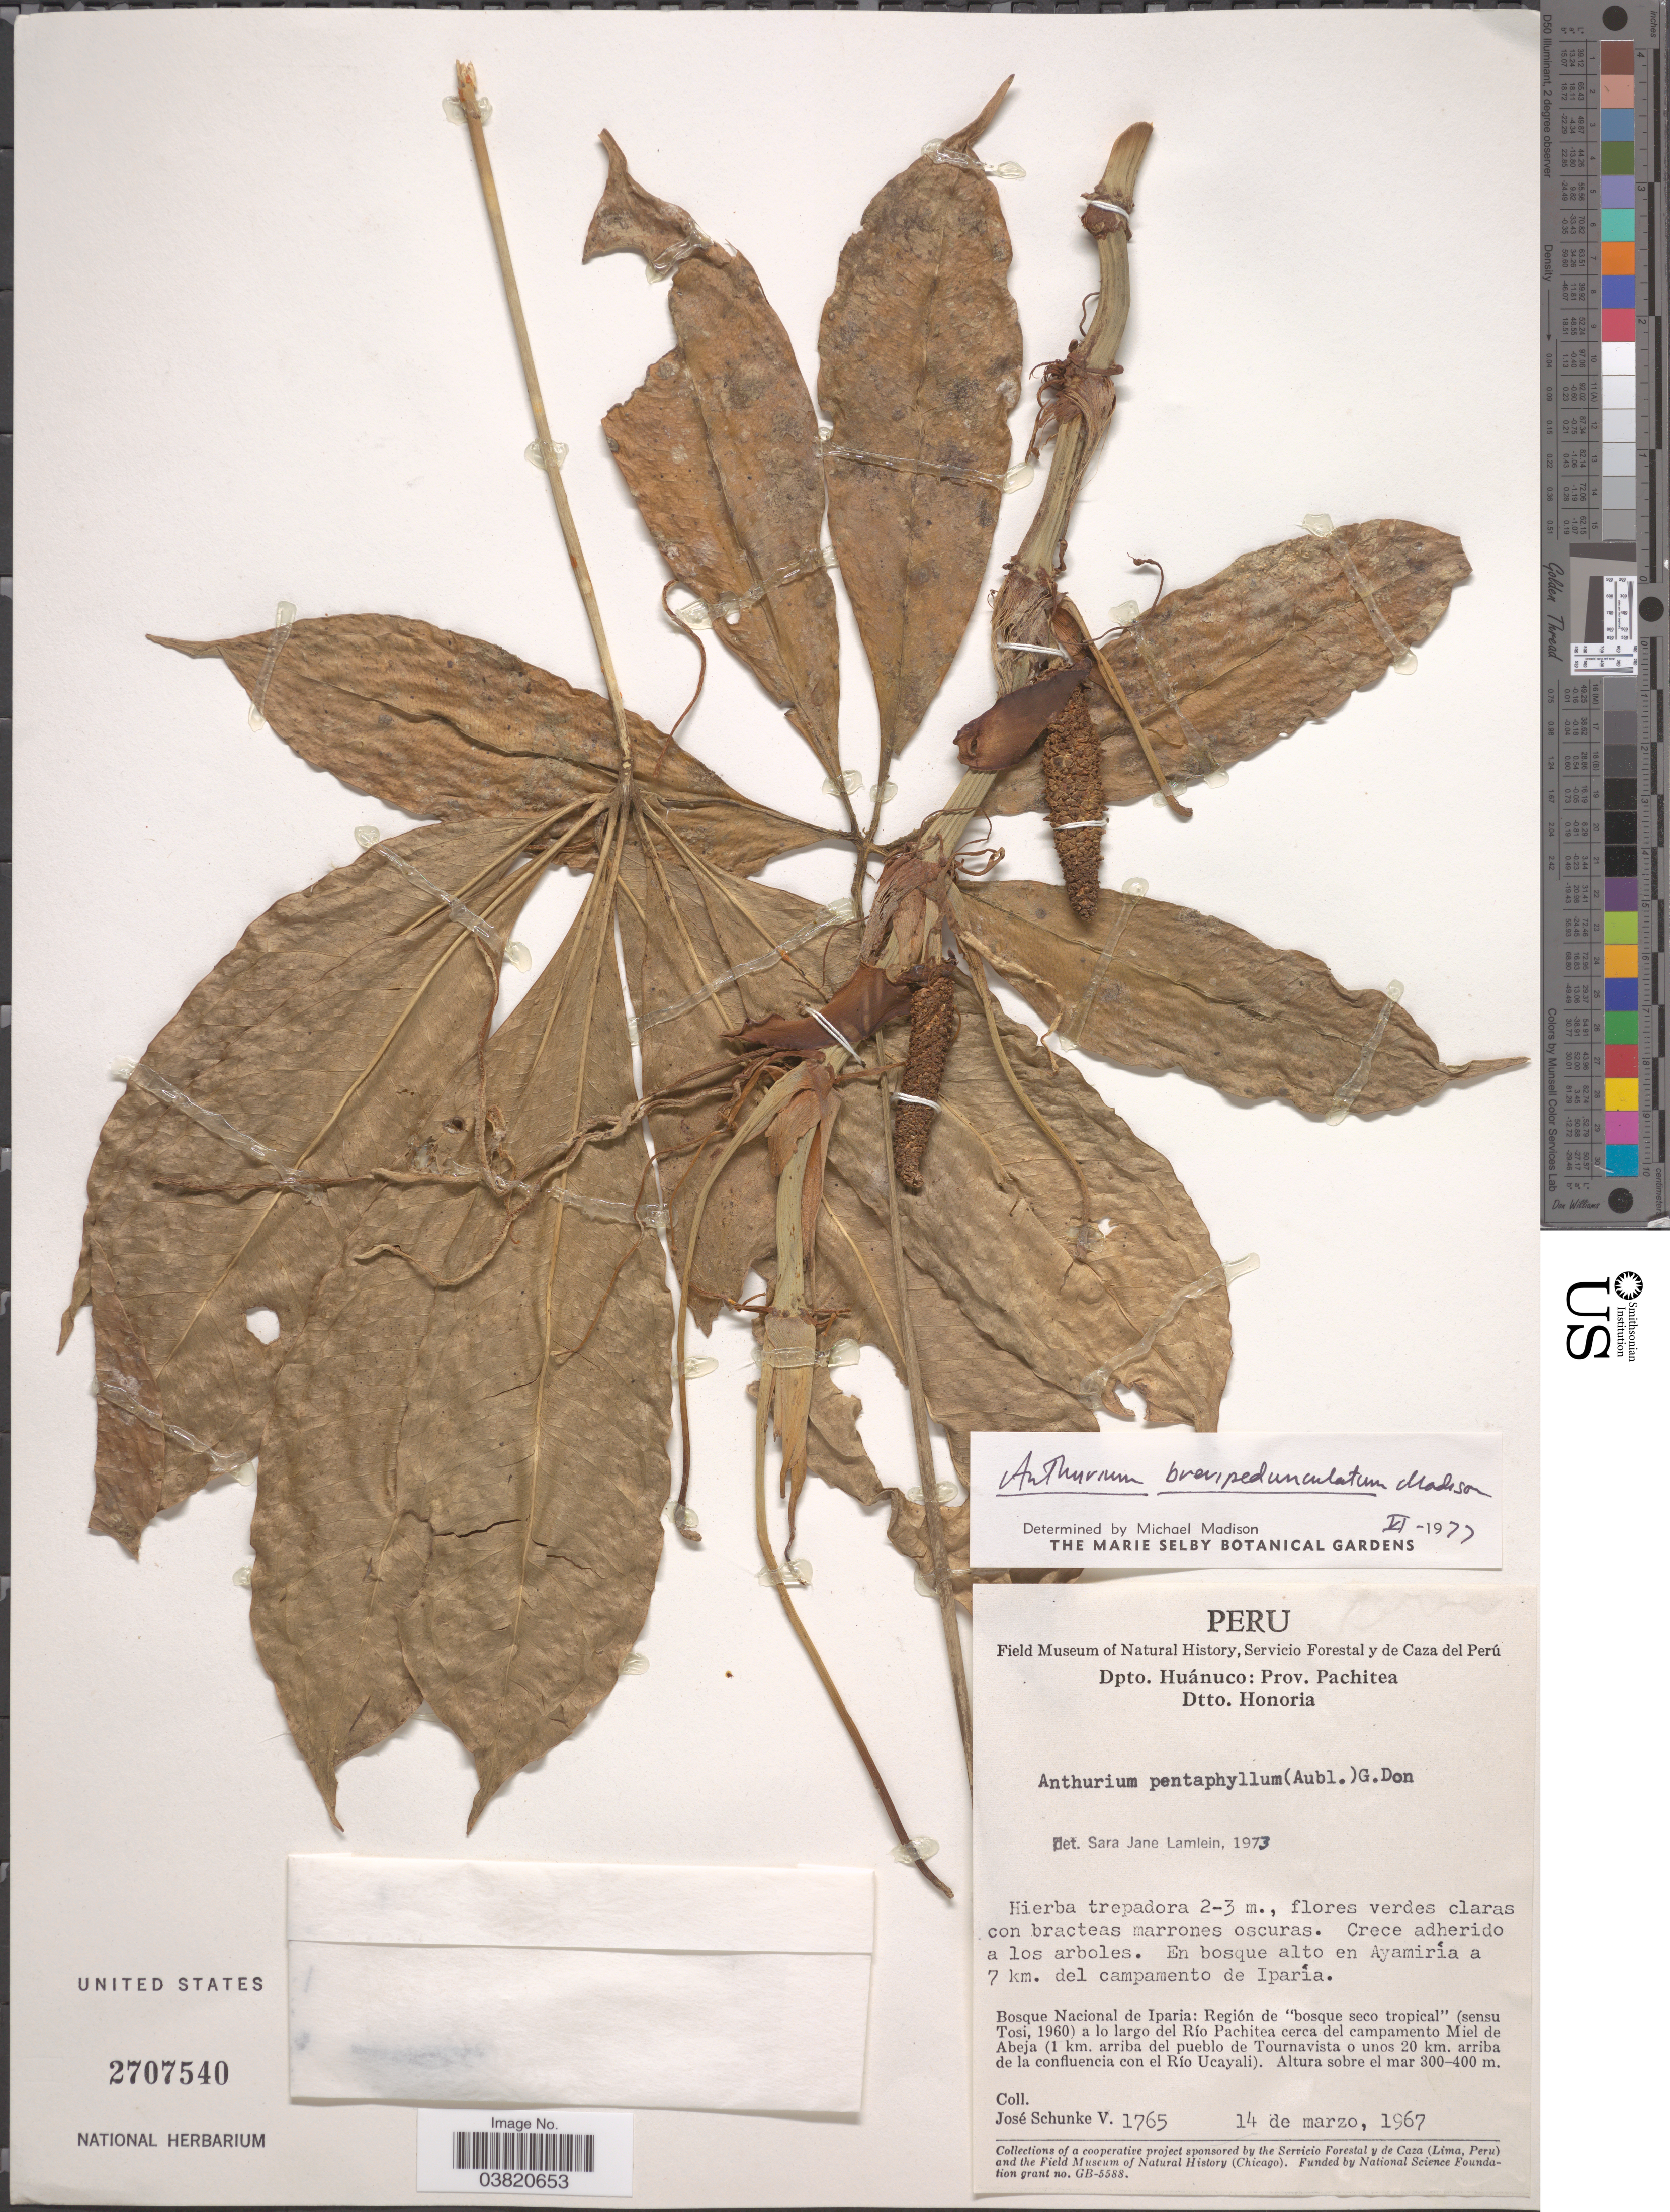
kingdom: Plantae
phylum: Tracheophyta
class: Liliopsida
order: Alismatales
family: Araceae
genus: Anthurium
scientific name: Anthurium brevipedunculatum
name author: Madison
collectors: J. Schunke Vigo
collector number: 1765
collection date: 1967-03-14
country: Peru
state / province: Huánuco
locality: Dpto. Huánuco: Prov. Pachitea. Dtto. Honoria. En bosque alto en Ayamiría a 7 km. del campamento de Iparía. Bosque Nacional de Iparia: Región de "bosque seco tropical" (sensu Tosi, 1960) a lo largo del Río Pachitea cerca del campamento Miel de Abeja (1 km. arriba del pueblo de Tournavista o unos 20 km. arriba de la confluencia con el Río Ucayali).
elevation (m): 300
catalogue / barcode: US 2707540